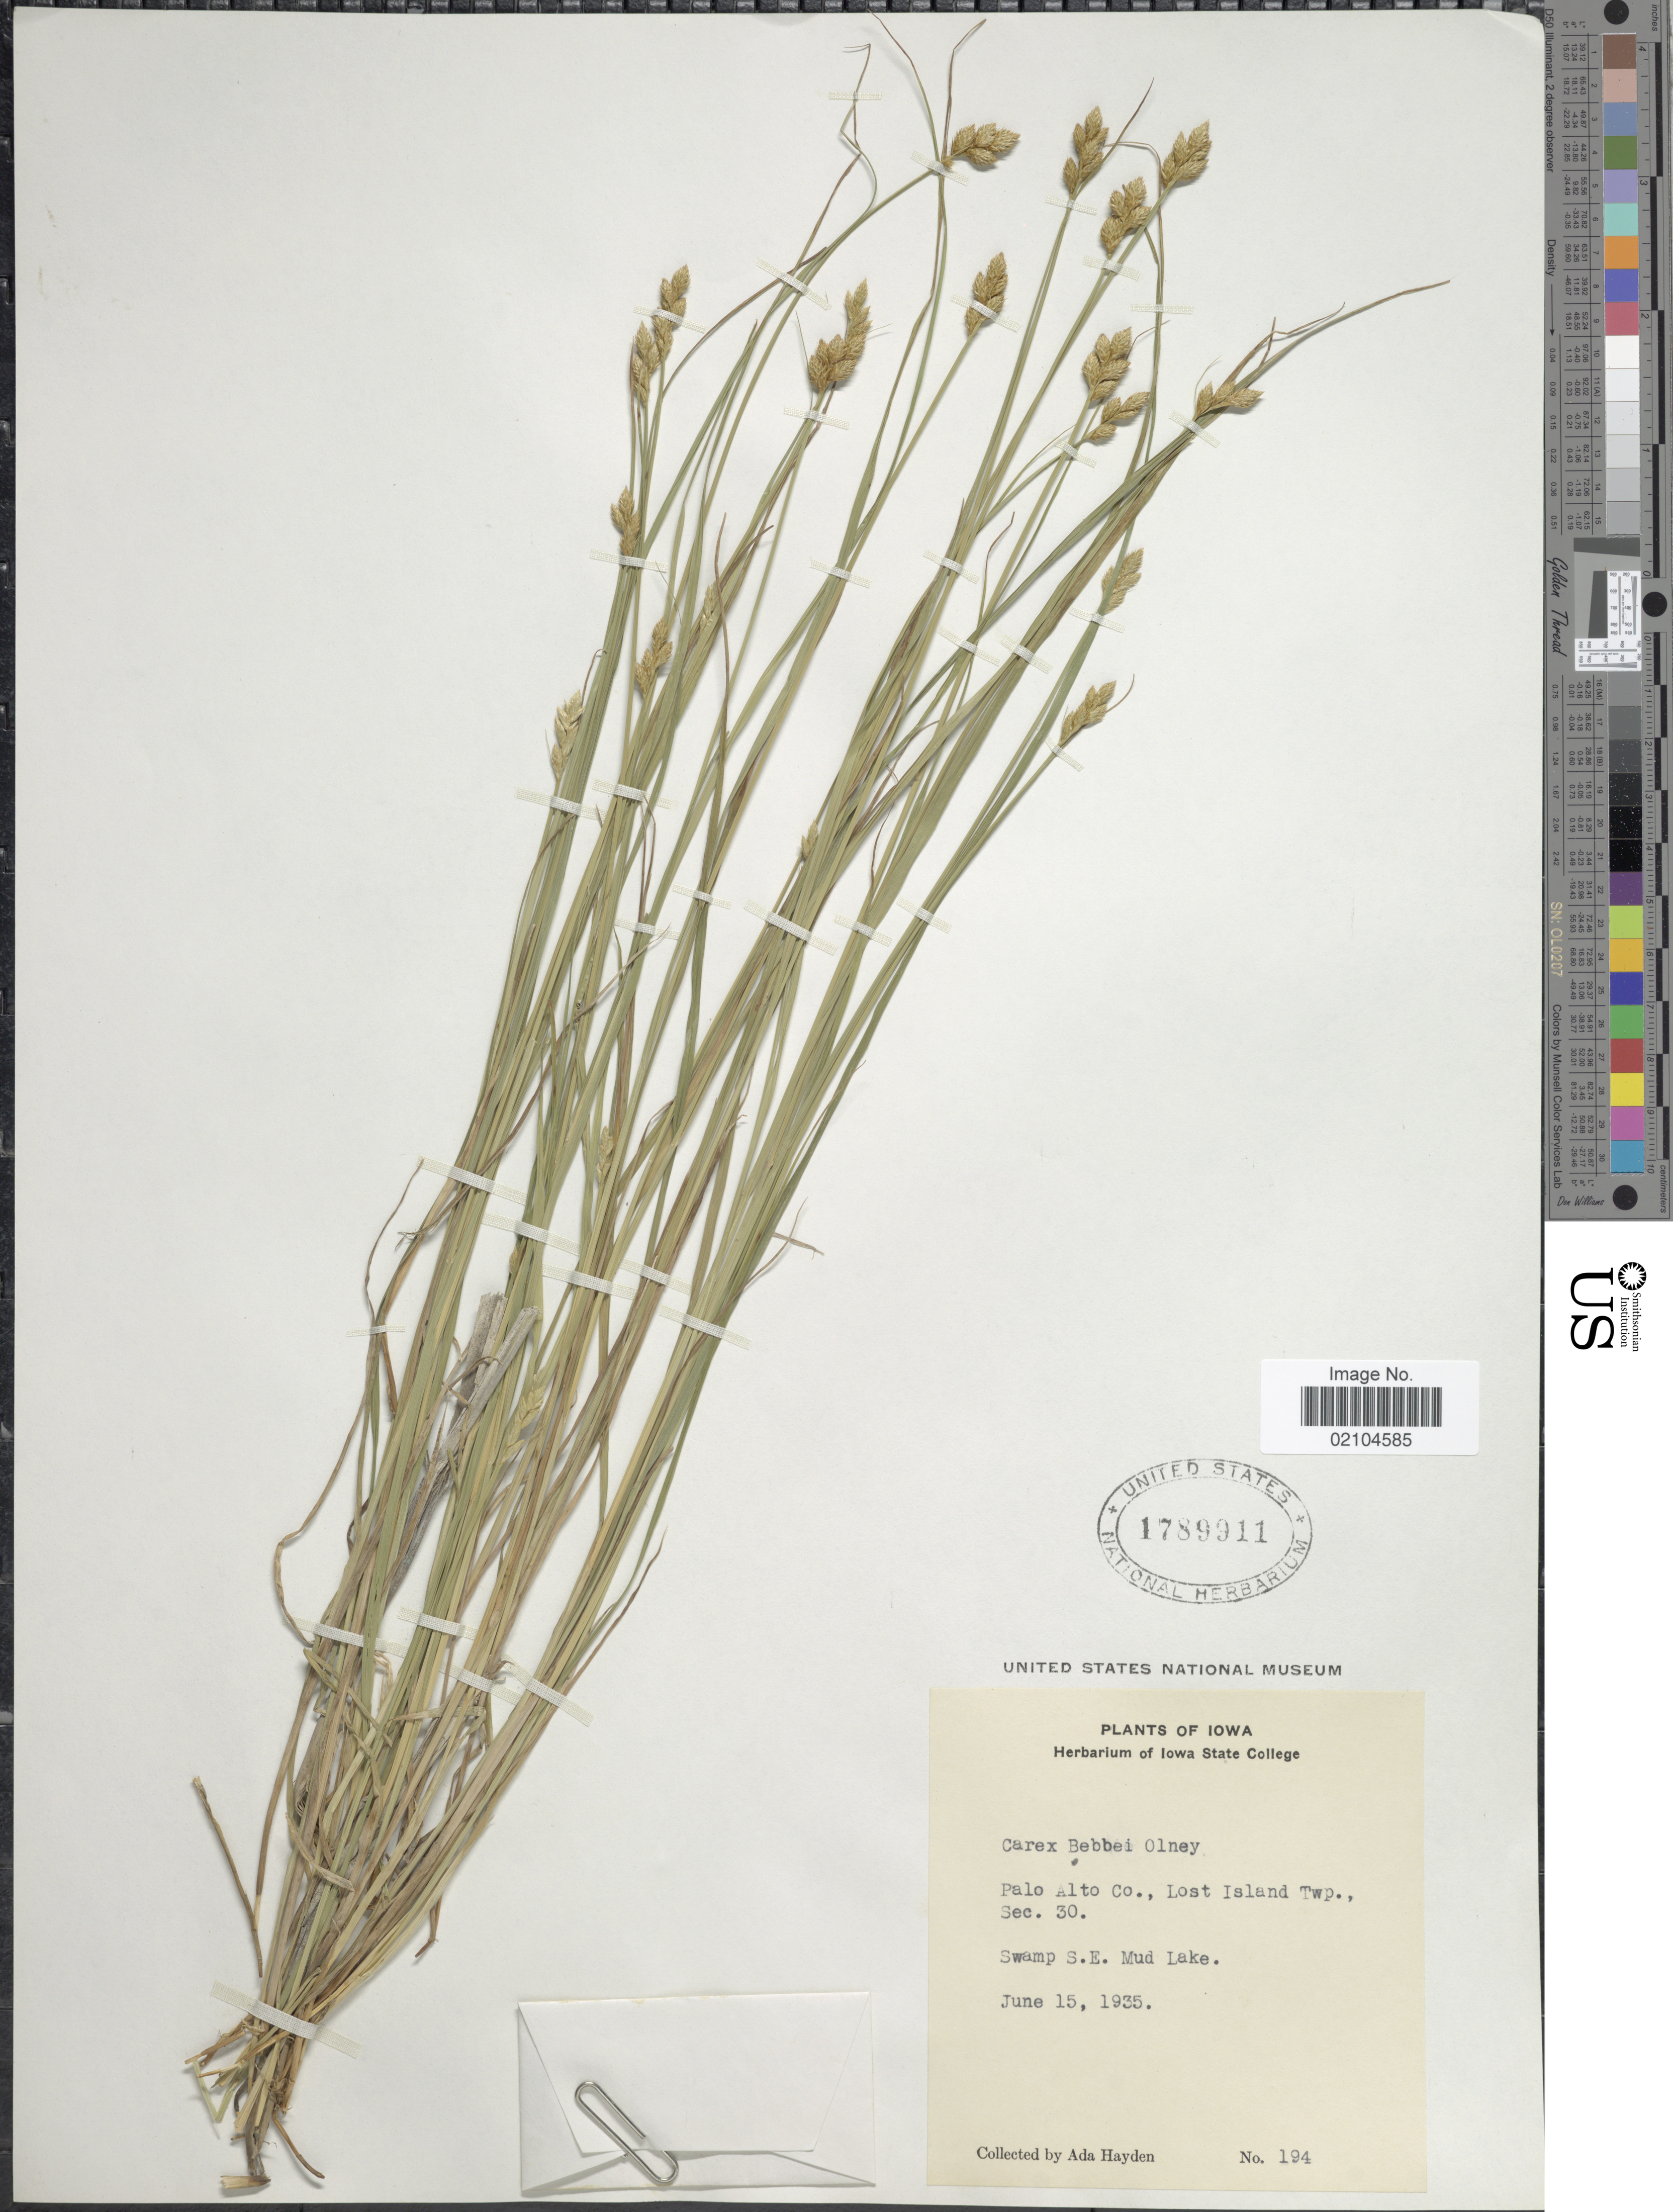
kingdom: Plantae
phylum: Tracheophyta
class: Liliopsida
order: Poales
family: Cyperaceae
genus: Carex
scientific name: Carex bebbii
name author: (L.H. Bailey) Olney ex Fernald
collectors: Ada Hayden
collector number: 194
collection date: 1935-06-15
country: United States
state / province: Iowa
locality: Palo Alto Co., Lost Island Twp., Sec. 30, Swamp S.E. Mud Lake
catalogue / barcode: US 1789911